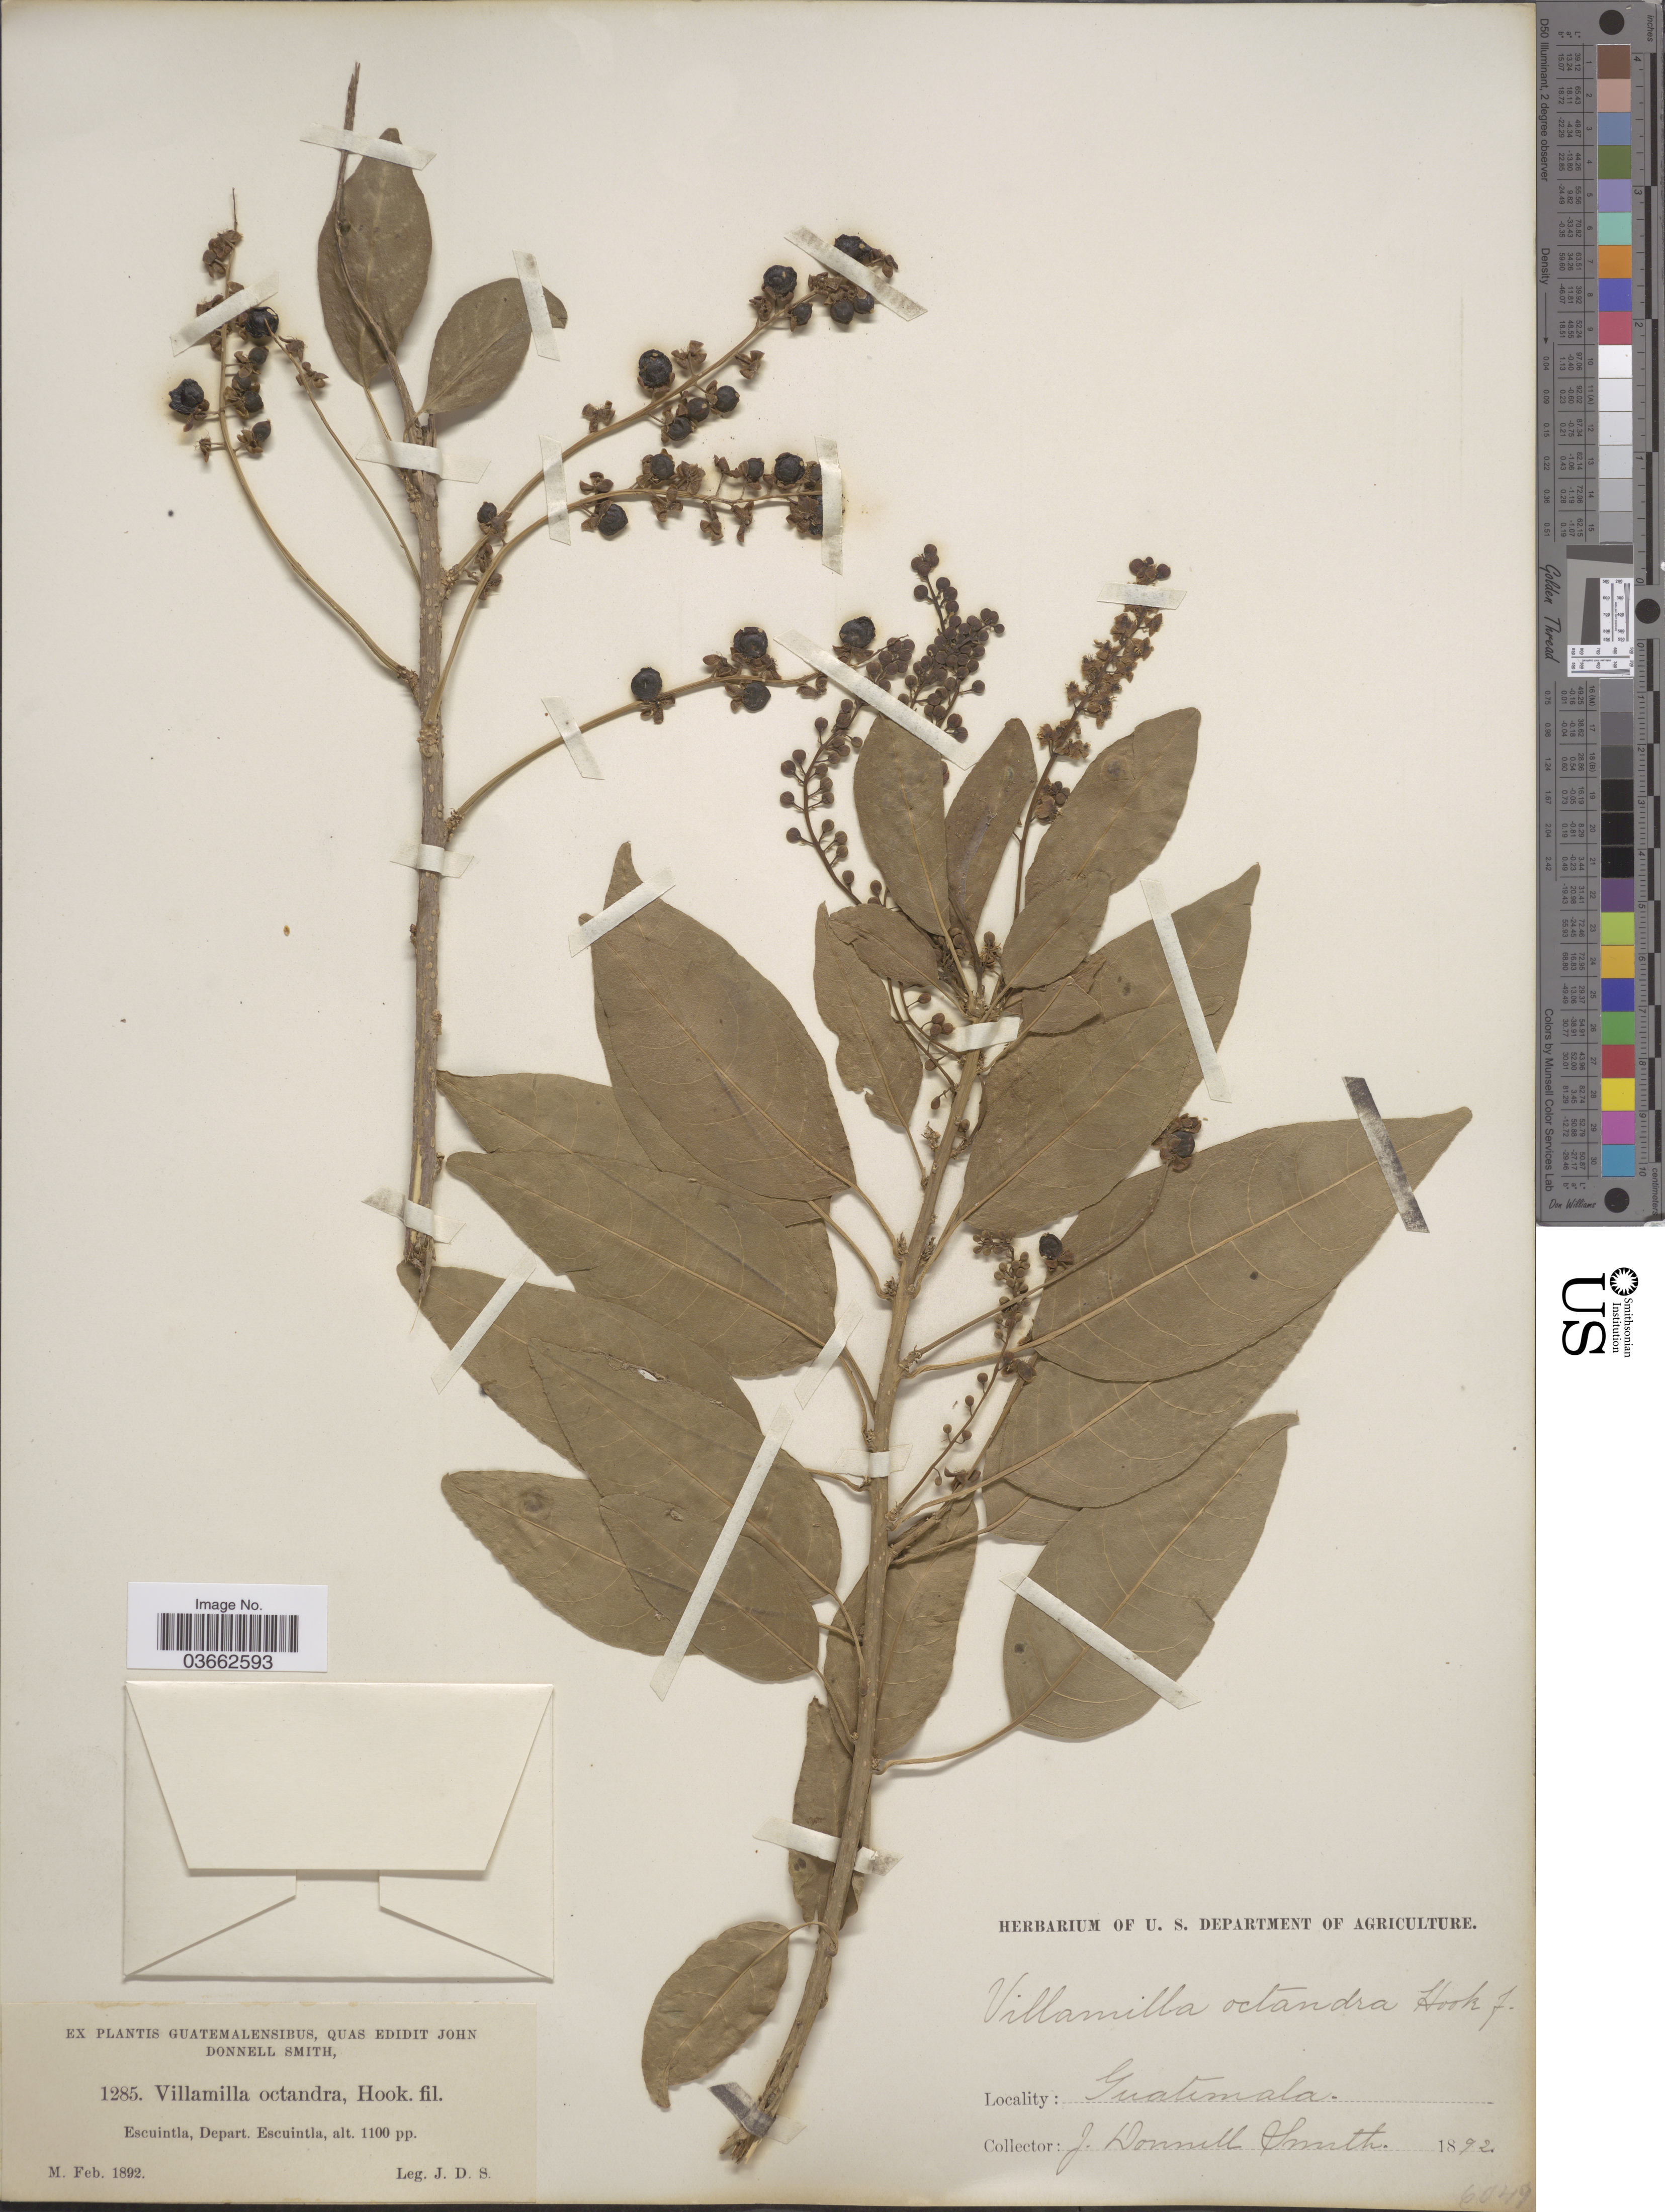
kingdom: Plantae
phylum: Tracheophyta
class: Magnoliopsida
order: Caryophyllales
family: Phytolaccaceae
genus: Trichostigma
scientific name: Trichostigma octandrum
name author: (L.) H. Walter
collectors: J. Donnell Smith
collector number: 1285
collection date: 1892-02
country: Guatemala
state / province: Escuintla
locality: Depart. Escuintla.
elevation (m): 335